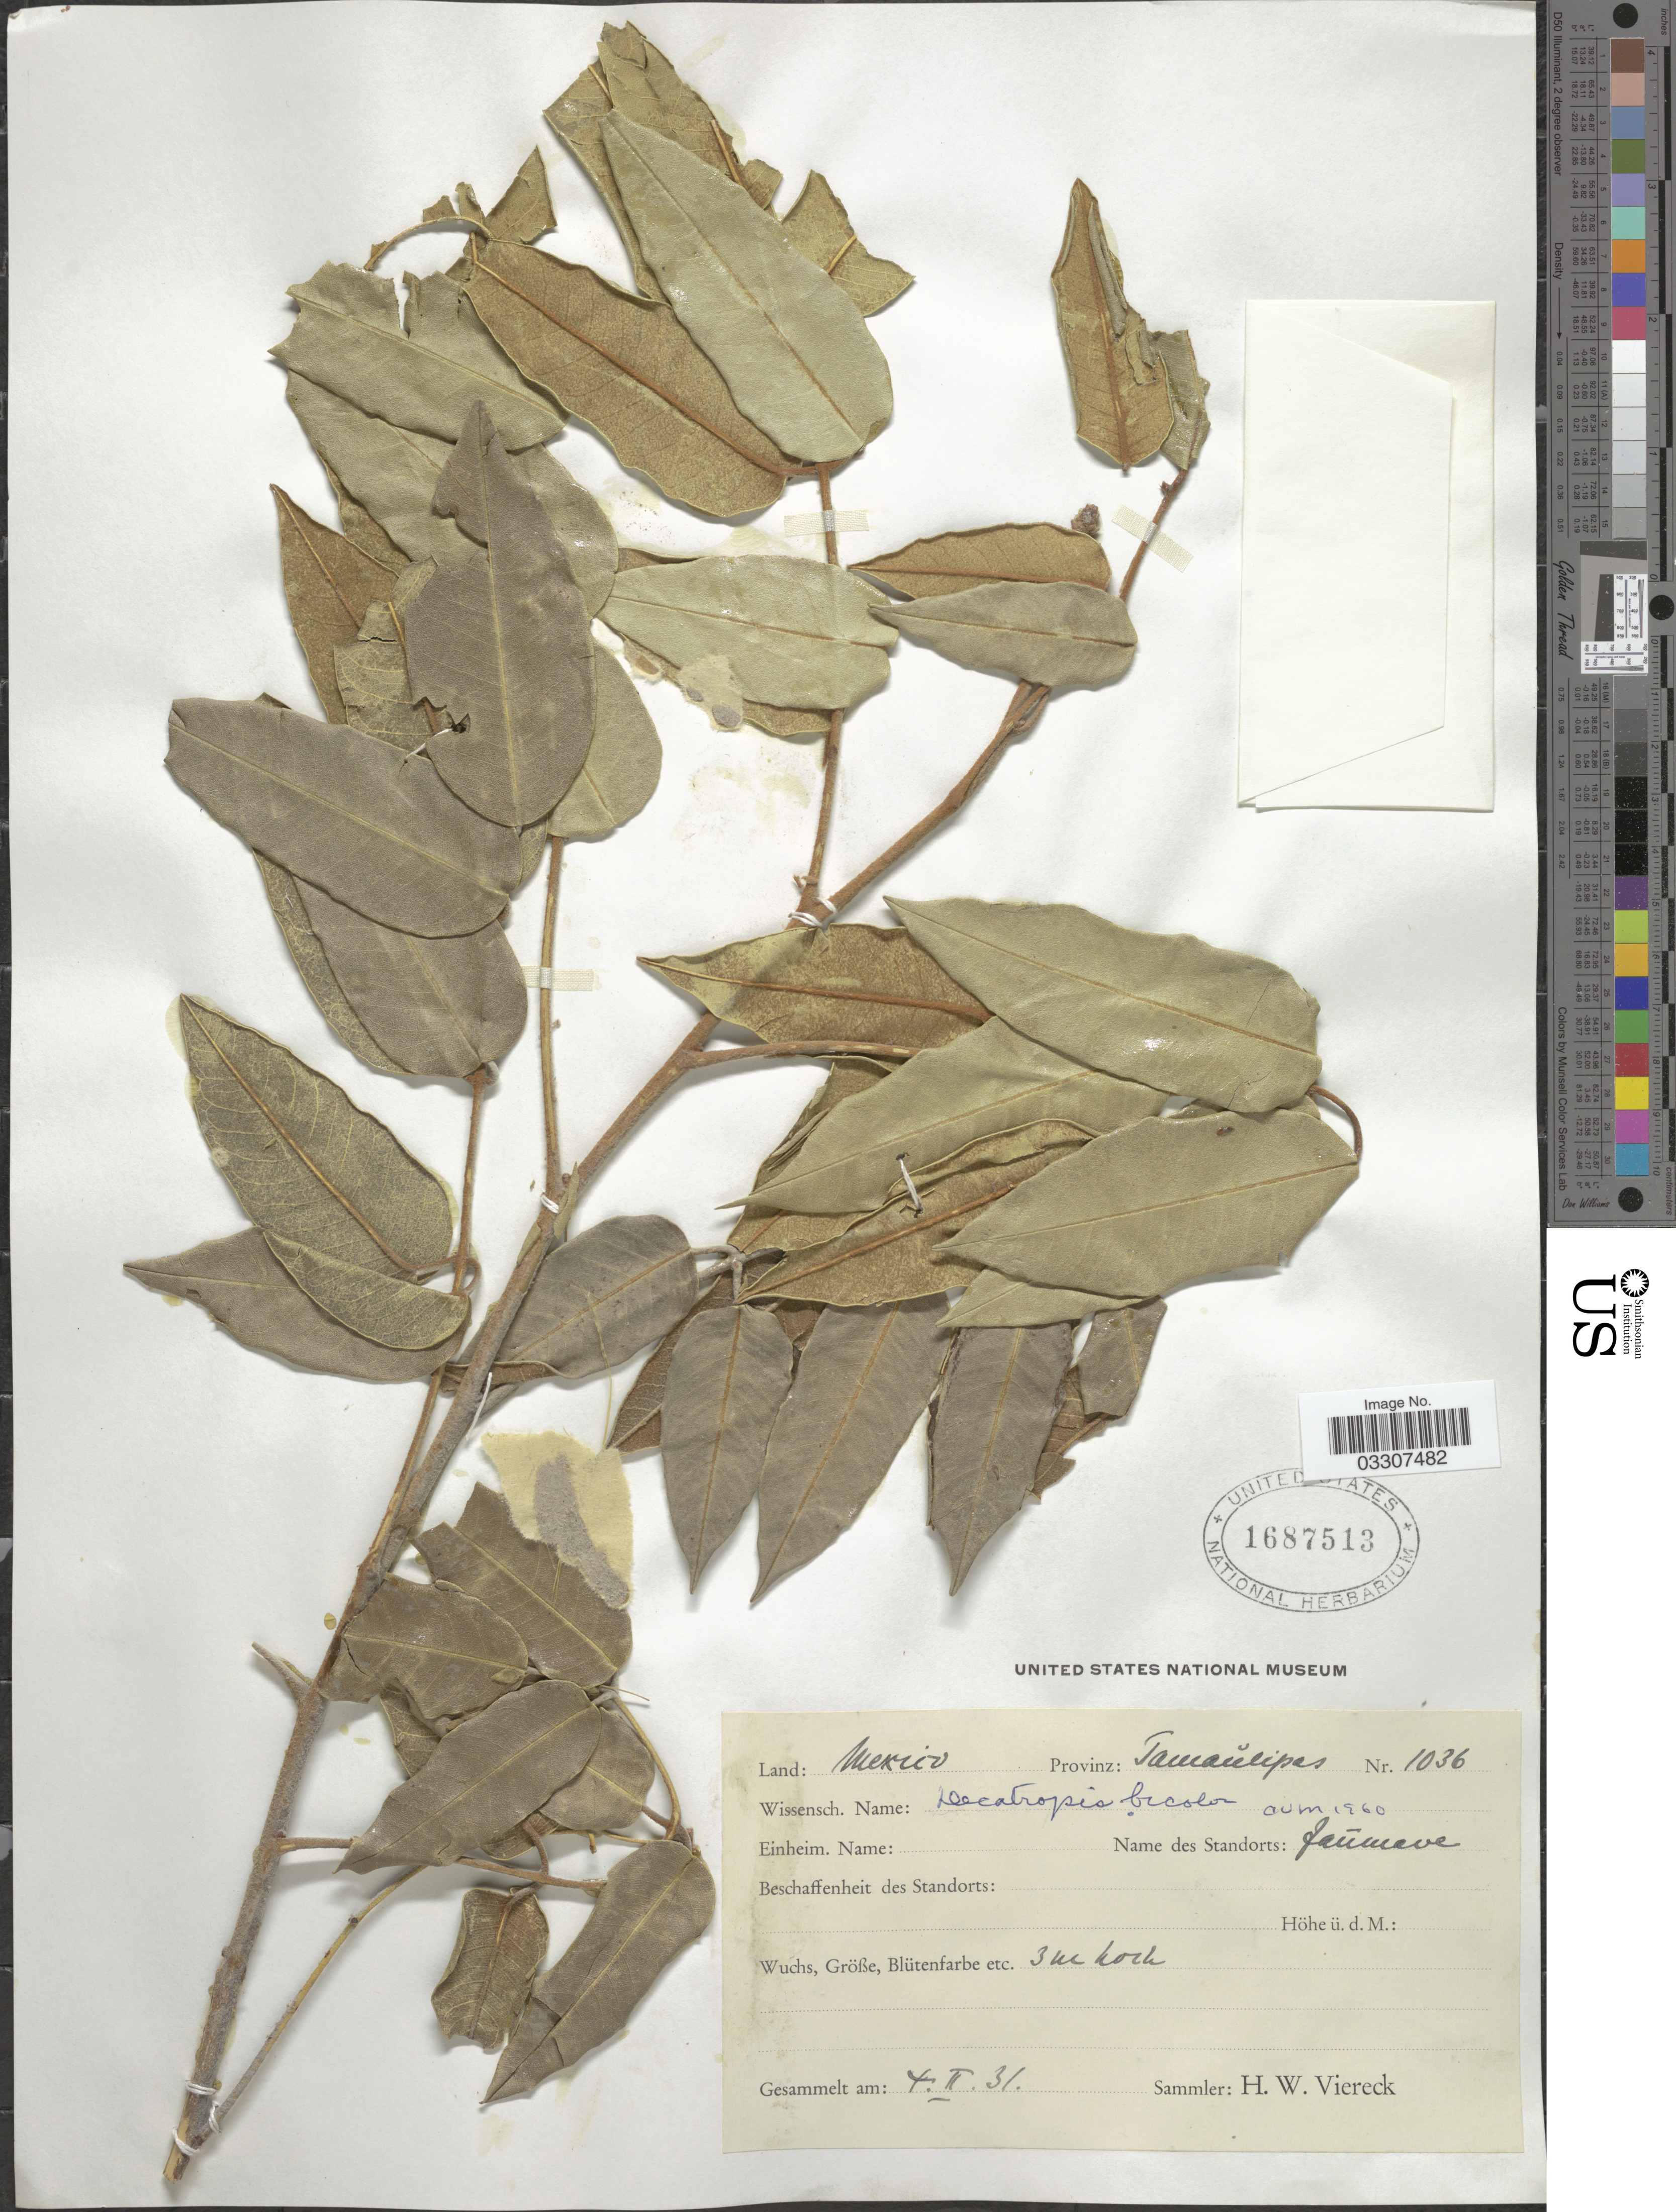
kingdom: Plantae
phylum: Tracheophyta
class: Magnoliopsida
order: Sapindales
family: Rutaceae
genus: Decatropis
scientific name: Decatropis bicolor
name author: (Zucc.) Radlk.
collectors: H. W. Viereck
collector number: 1036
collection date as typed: Transcribed d/m/y: 4/2/31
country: Mexico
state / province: Tamaulipas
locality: Name des Standorts: Jaumave.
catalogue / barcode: US 1687513